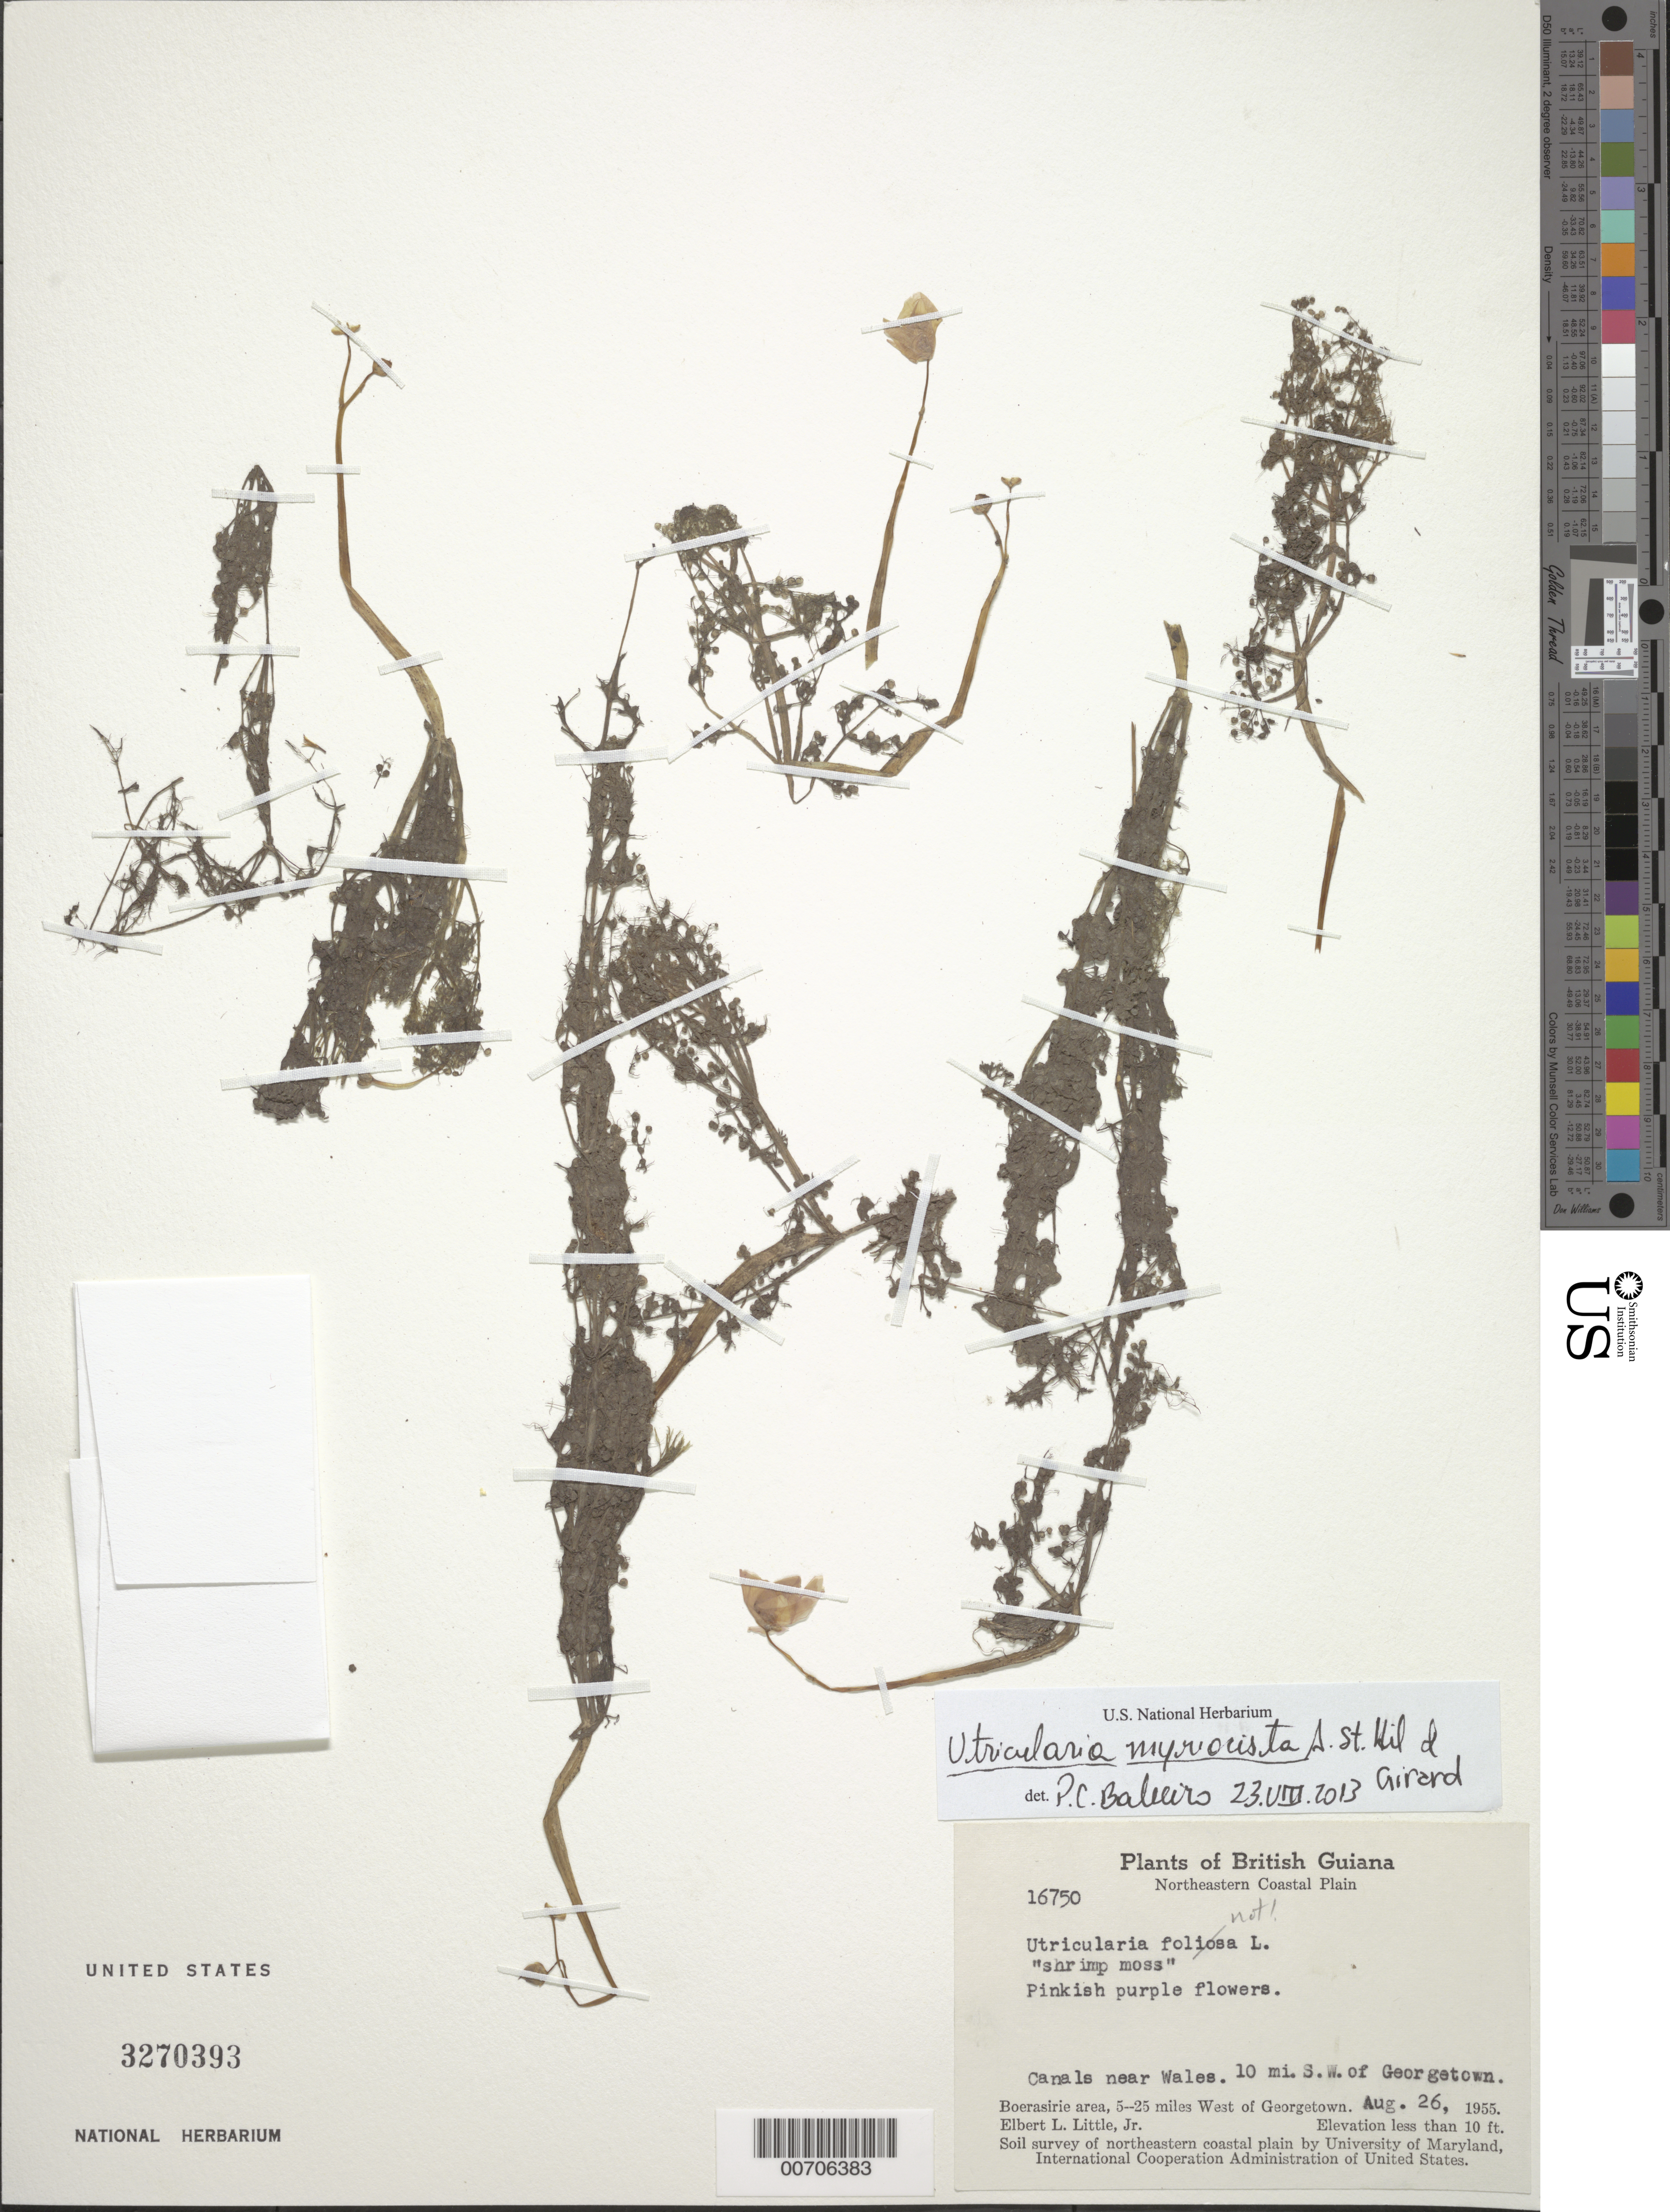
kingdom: Plantae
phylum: Tracheophyta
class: Magnoliopsida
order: Lamiales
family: Lentibulariaceae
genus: Utricularia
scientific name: Utricularia myriocista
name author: A. St.-Hil. & Girard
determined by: Baleeiro, P. C.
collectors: E. L. Little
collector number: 16750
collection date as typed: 26-Aug-55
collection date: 1955-08-26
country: Guyana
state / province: Essequibo Isl-W. Demerara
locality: Boerasirie area, near Wales, 10 mi. SW of Georgetown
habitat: Canals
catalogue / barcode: US 3270393